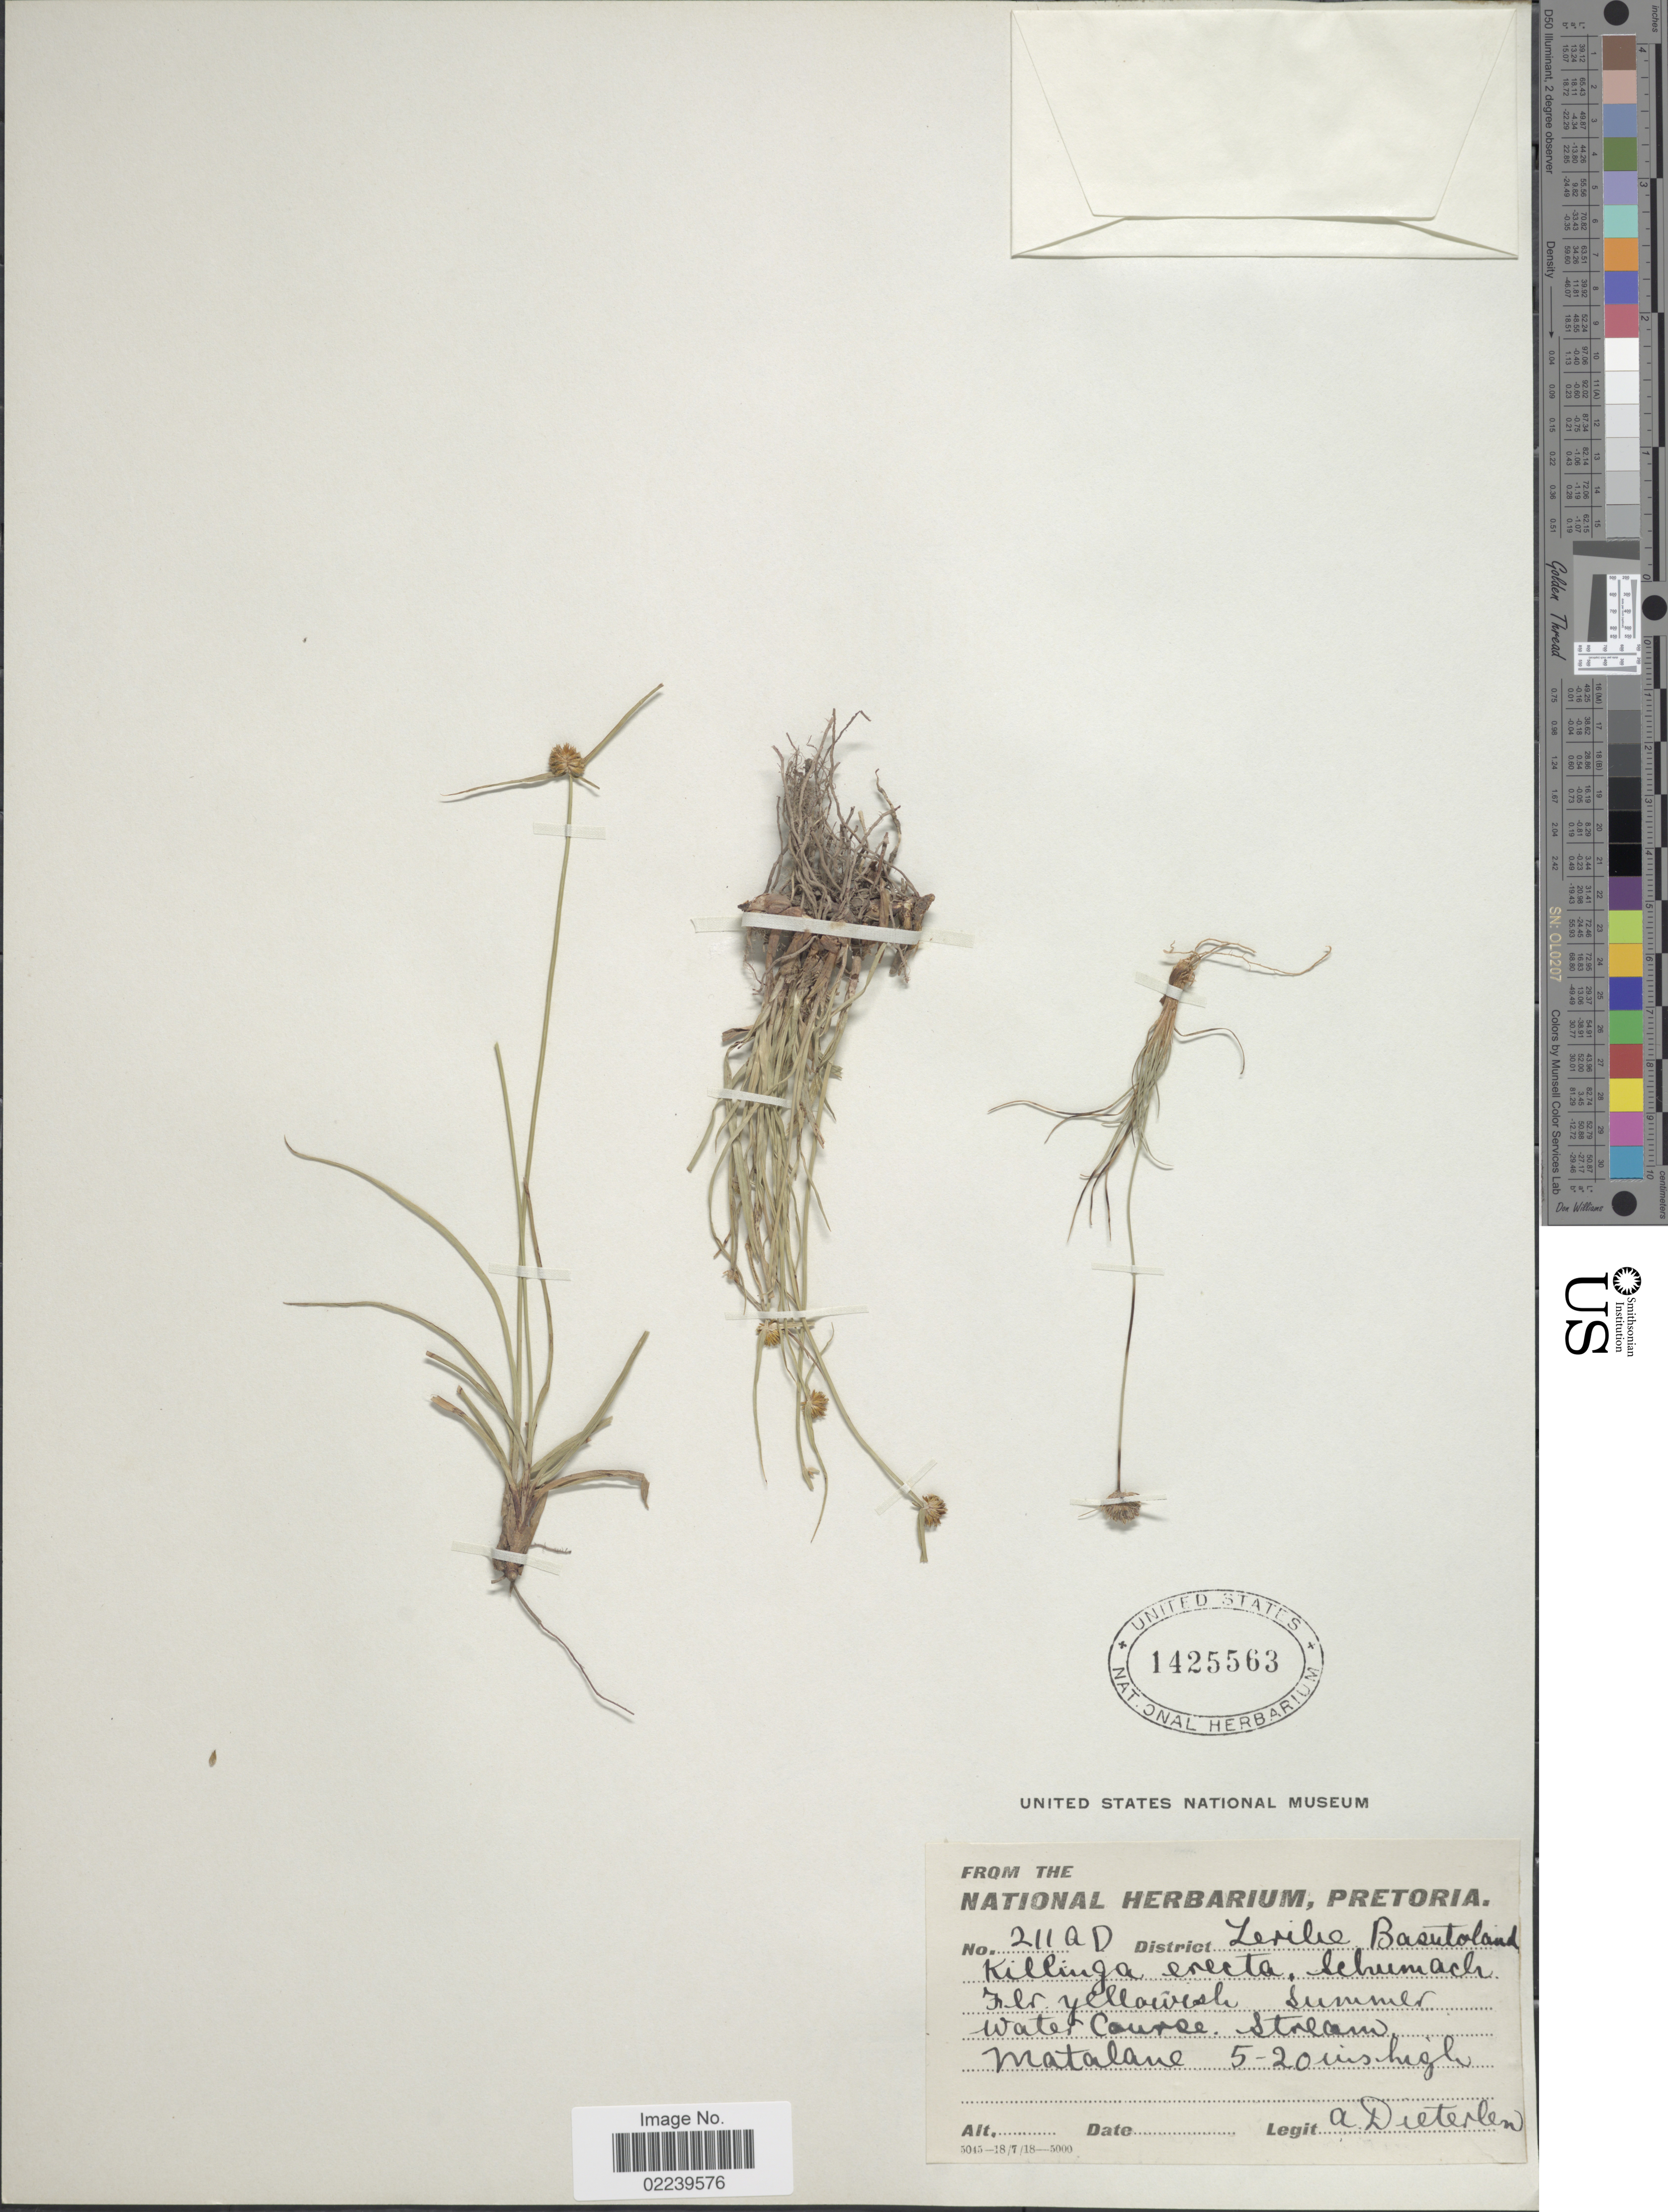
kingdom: Plantae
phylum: Tracheophyta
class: Liliopsida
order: Poales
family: Cyperaceae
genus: Cyperus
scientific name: Cyperus erectus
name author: (Schumach.) Mattf. & Kük.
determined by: Strong, Mark T., (BOT), Smithsonian Institution - National Museum of Natural History (UNITED STATES)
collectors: A. Dieterlen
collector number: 211ADD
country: Lesotho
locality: Zerkie, Basutoland, Summer Water Course Stream, Matalane [interpreted]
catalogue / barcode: US 1425563